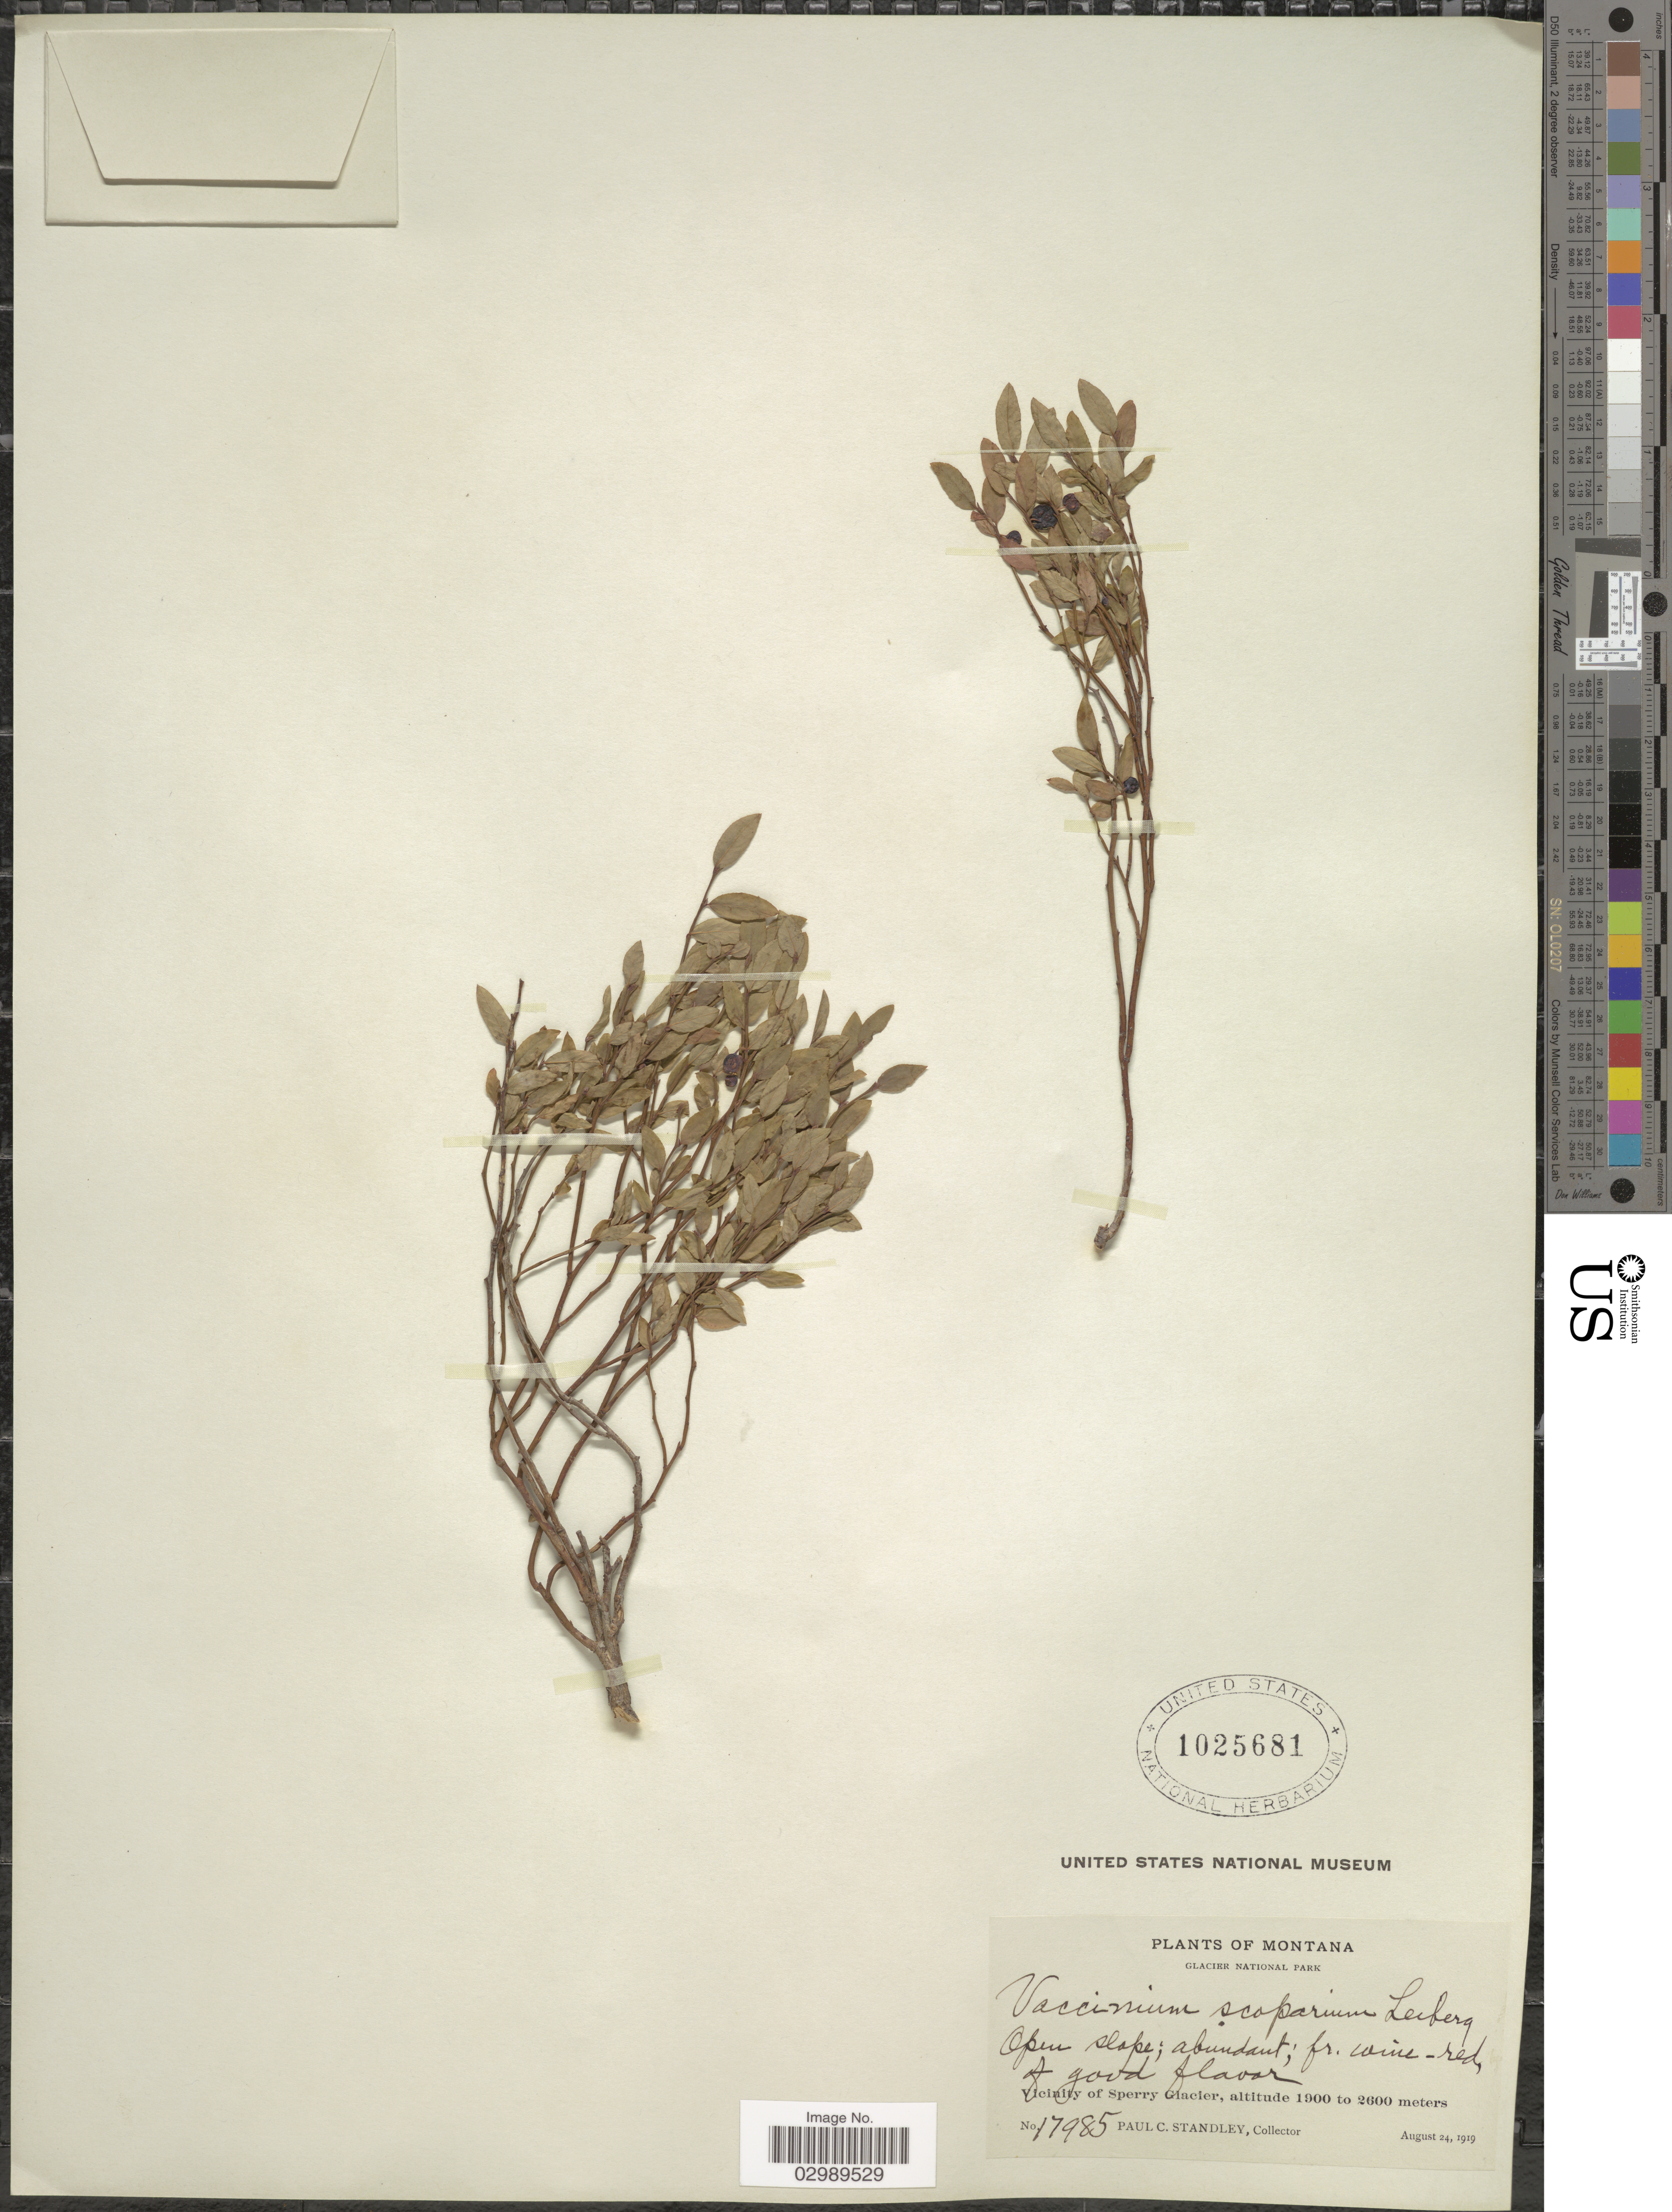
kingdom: Plantae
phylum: Tracheophyta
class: Magnoliopsida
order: Ericales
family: Ericaceae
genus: Vaccinium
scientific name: Vaccinium scoparium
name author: Leiberg ex Coville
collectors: P. C. Standley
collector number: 17985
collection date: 1919-08-24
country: United States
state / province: Montana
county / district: Flathead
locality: Glacier National Park, Vicinity of Sperry Glacier.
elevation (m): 1900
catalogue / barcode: US 1025681